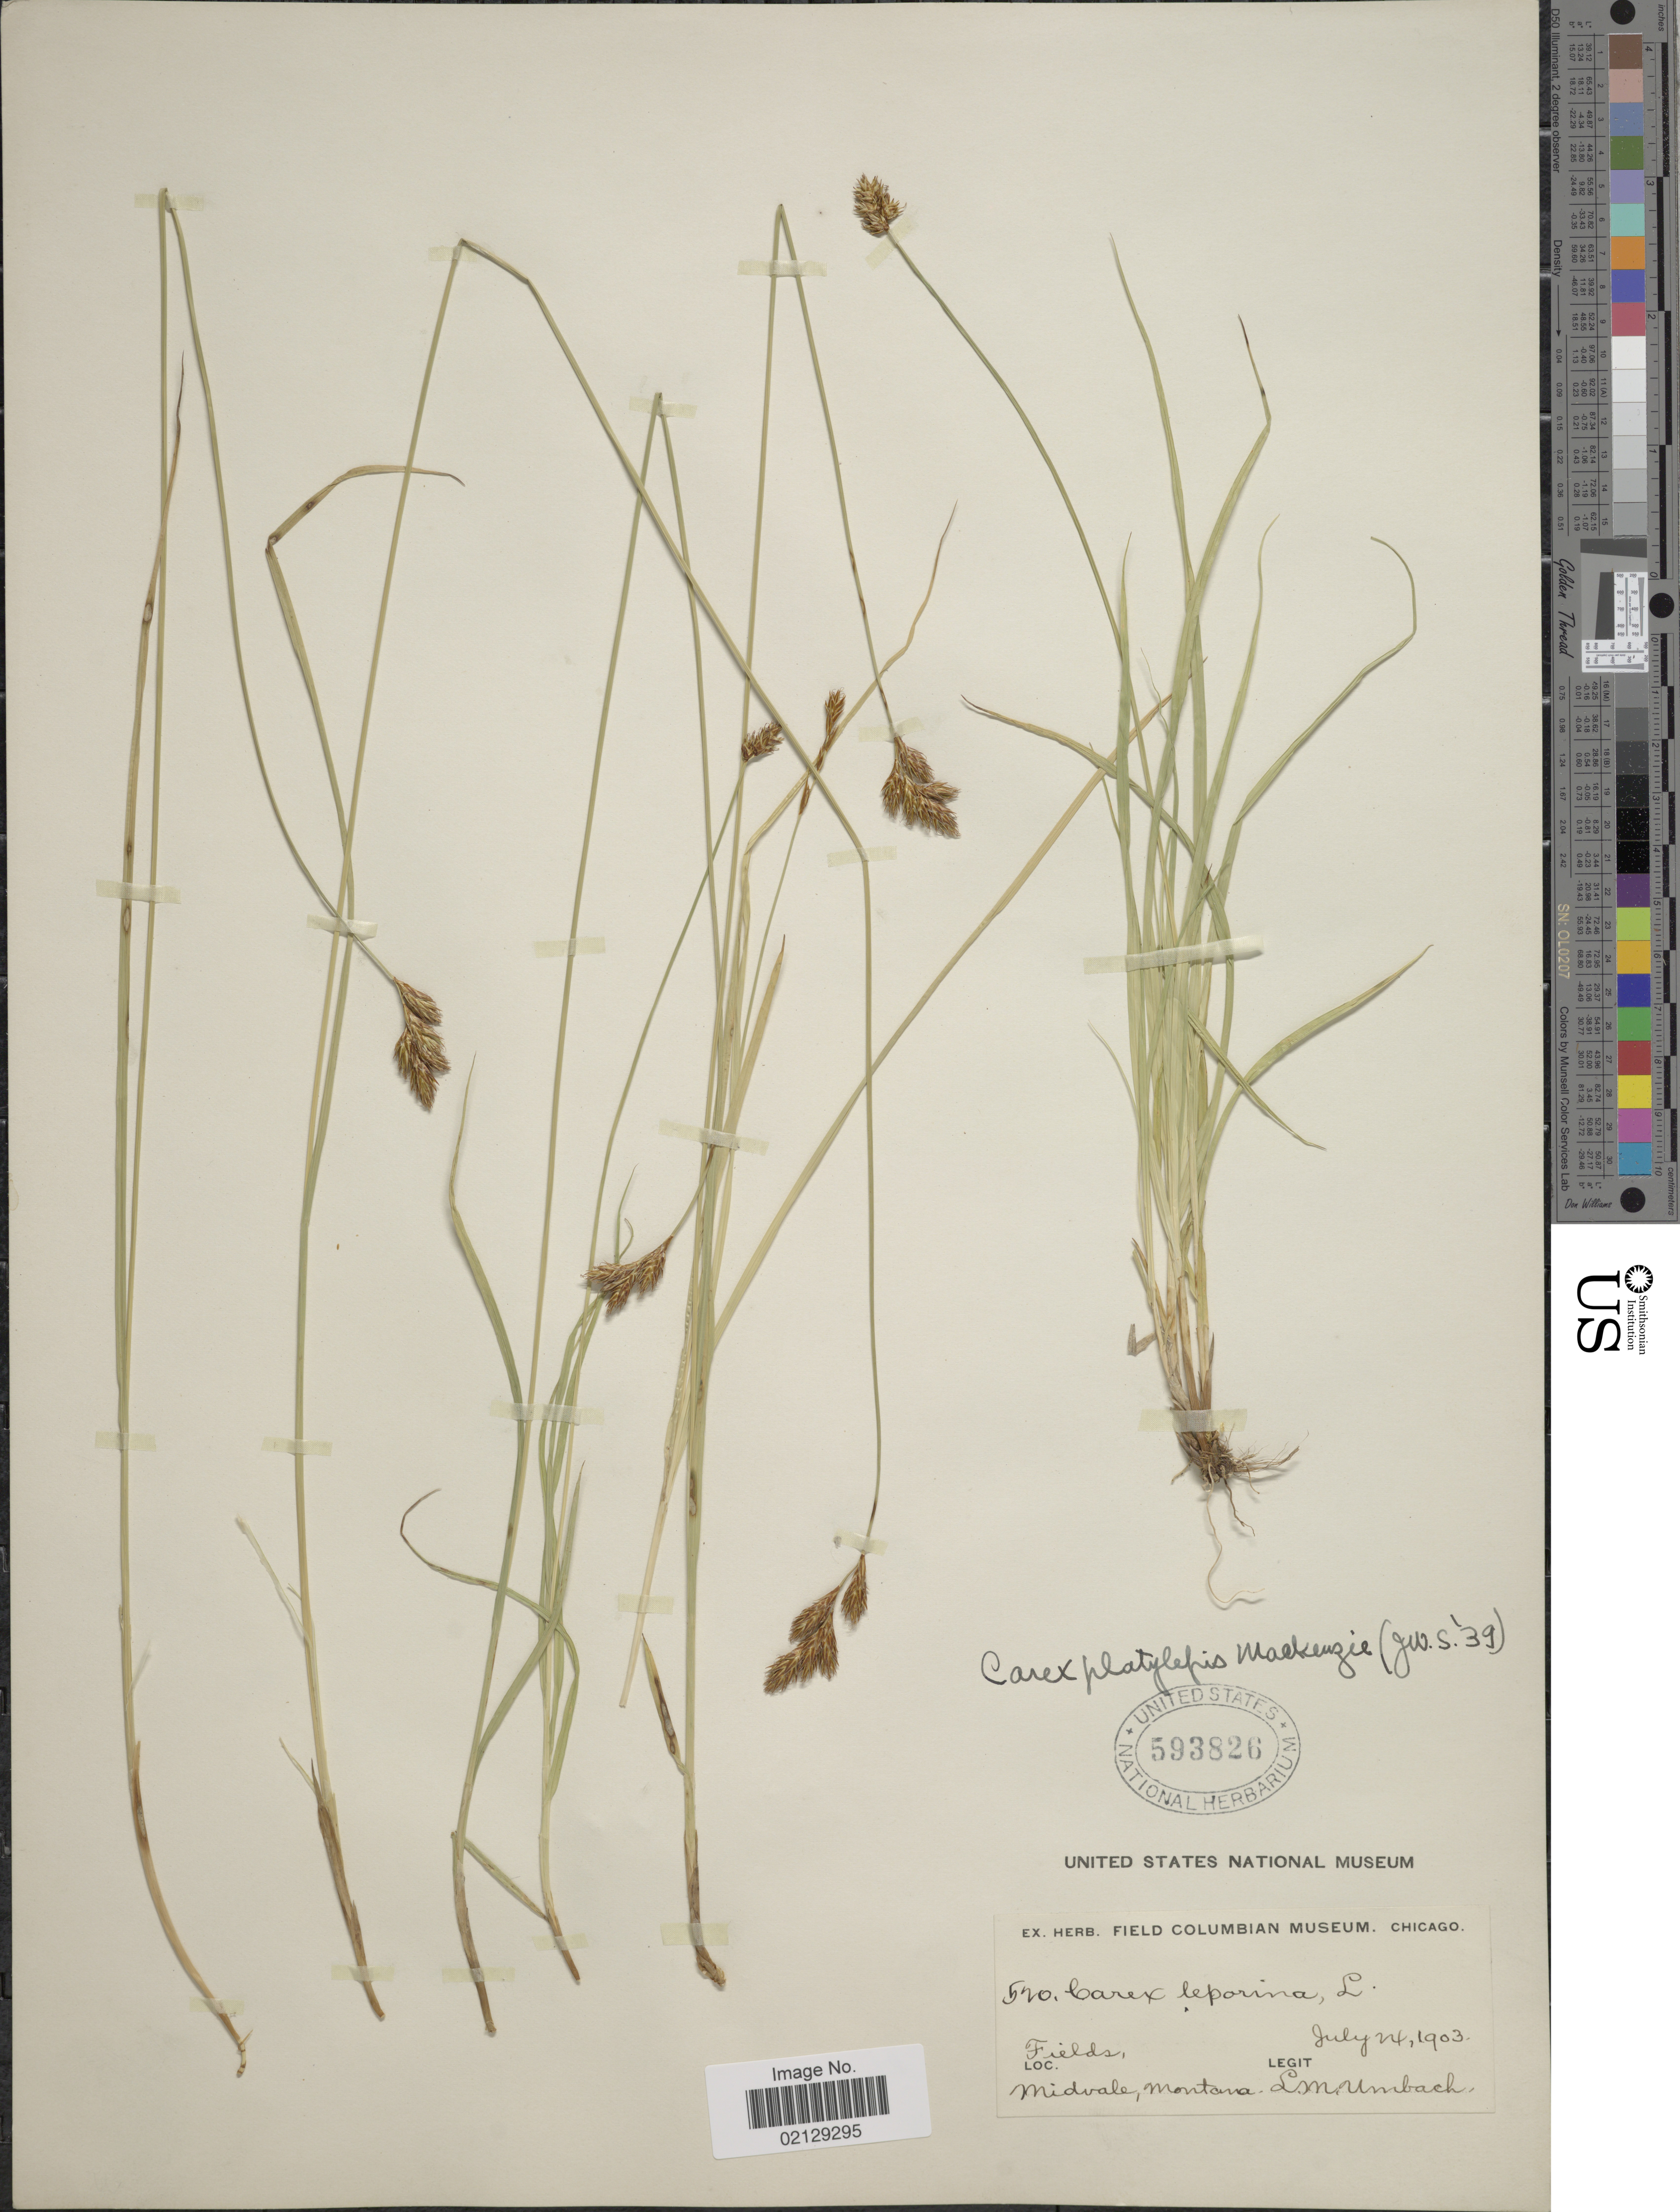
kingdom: Plantae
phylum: Tracheophyta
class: Liliopsida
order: Poales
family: Cyperaceae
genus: Carex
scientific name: Carex praticola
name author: Rydb.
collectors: L. M. Umbach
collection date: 1903-07-24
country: United States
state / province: Montana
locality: Midvale, Fields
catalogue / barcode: US 593826